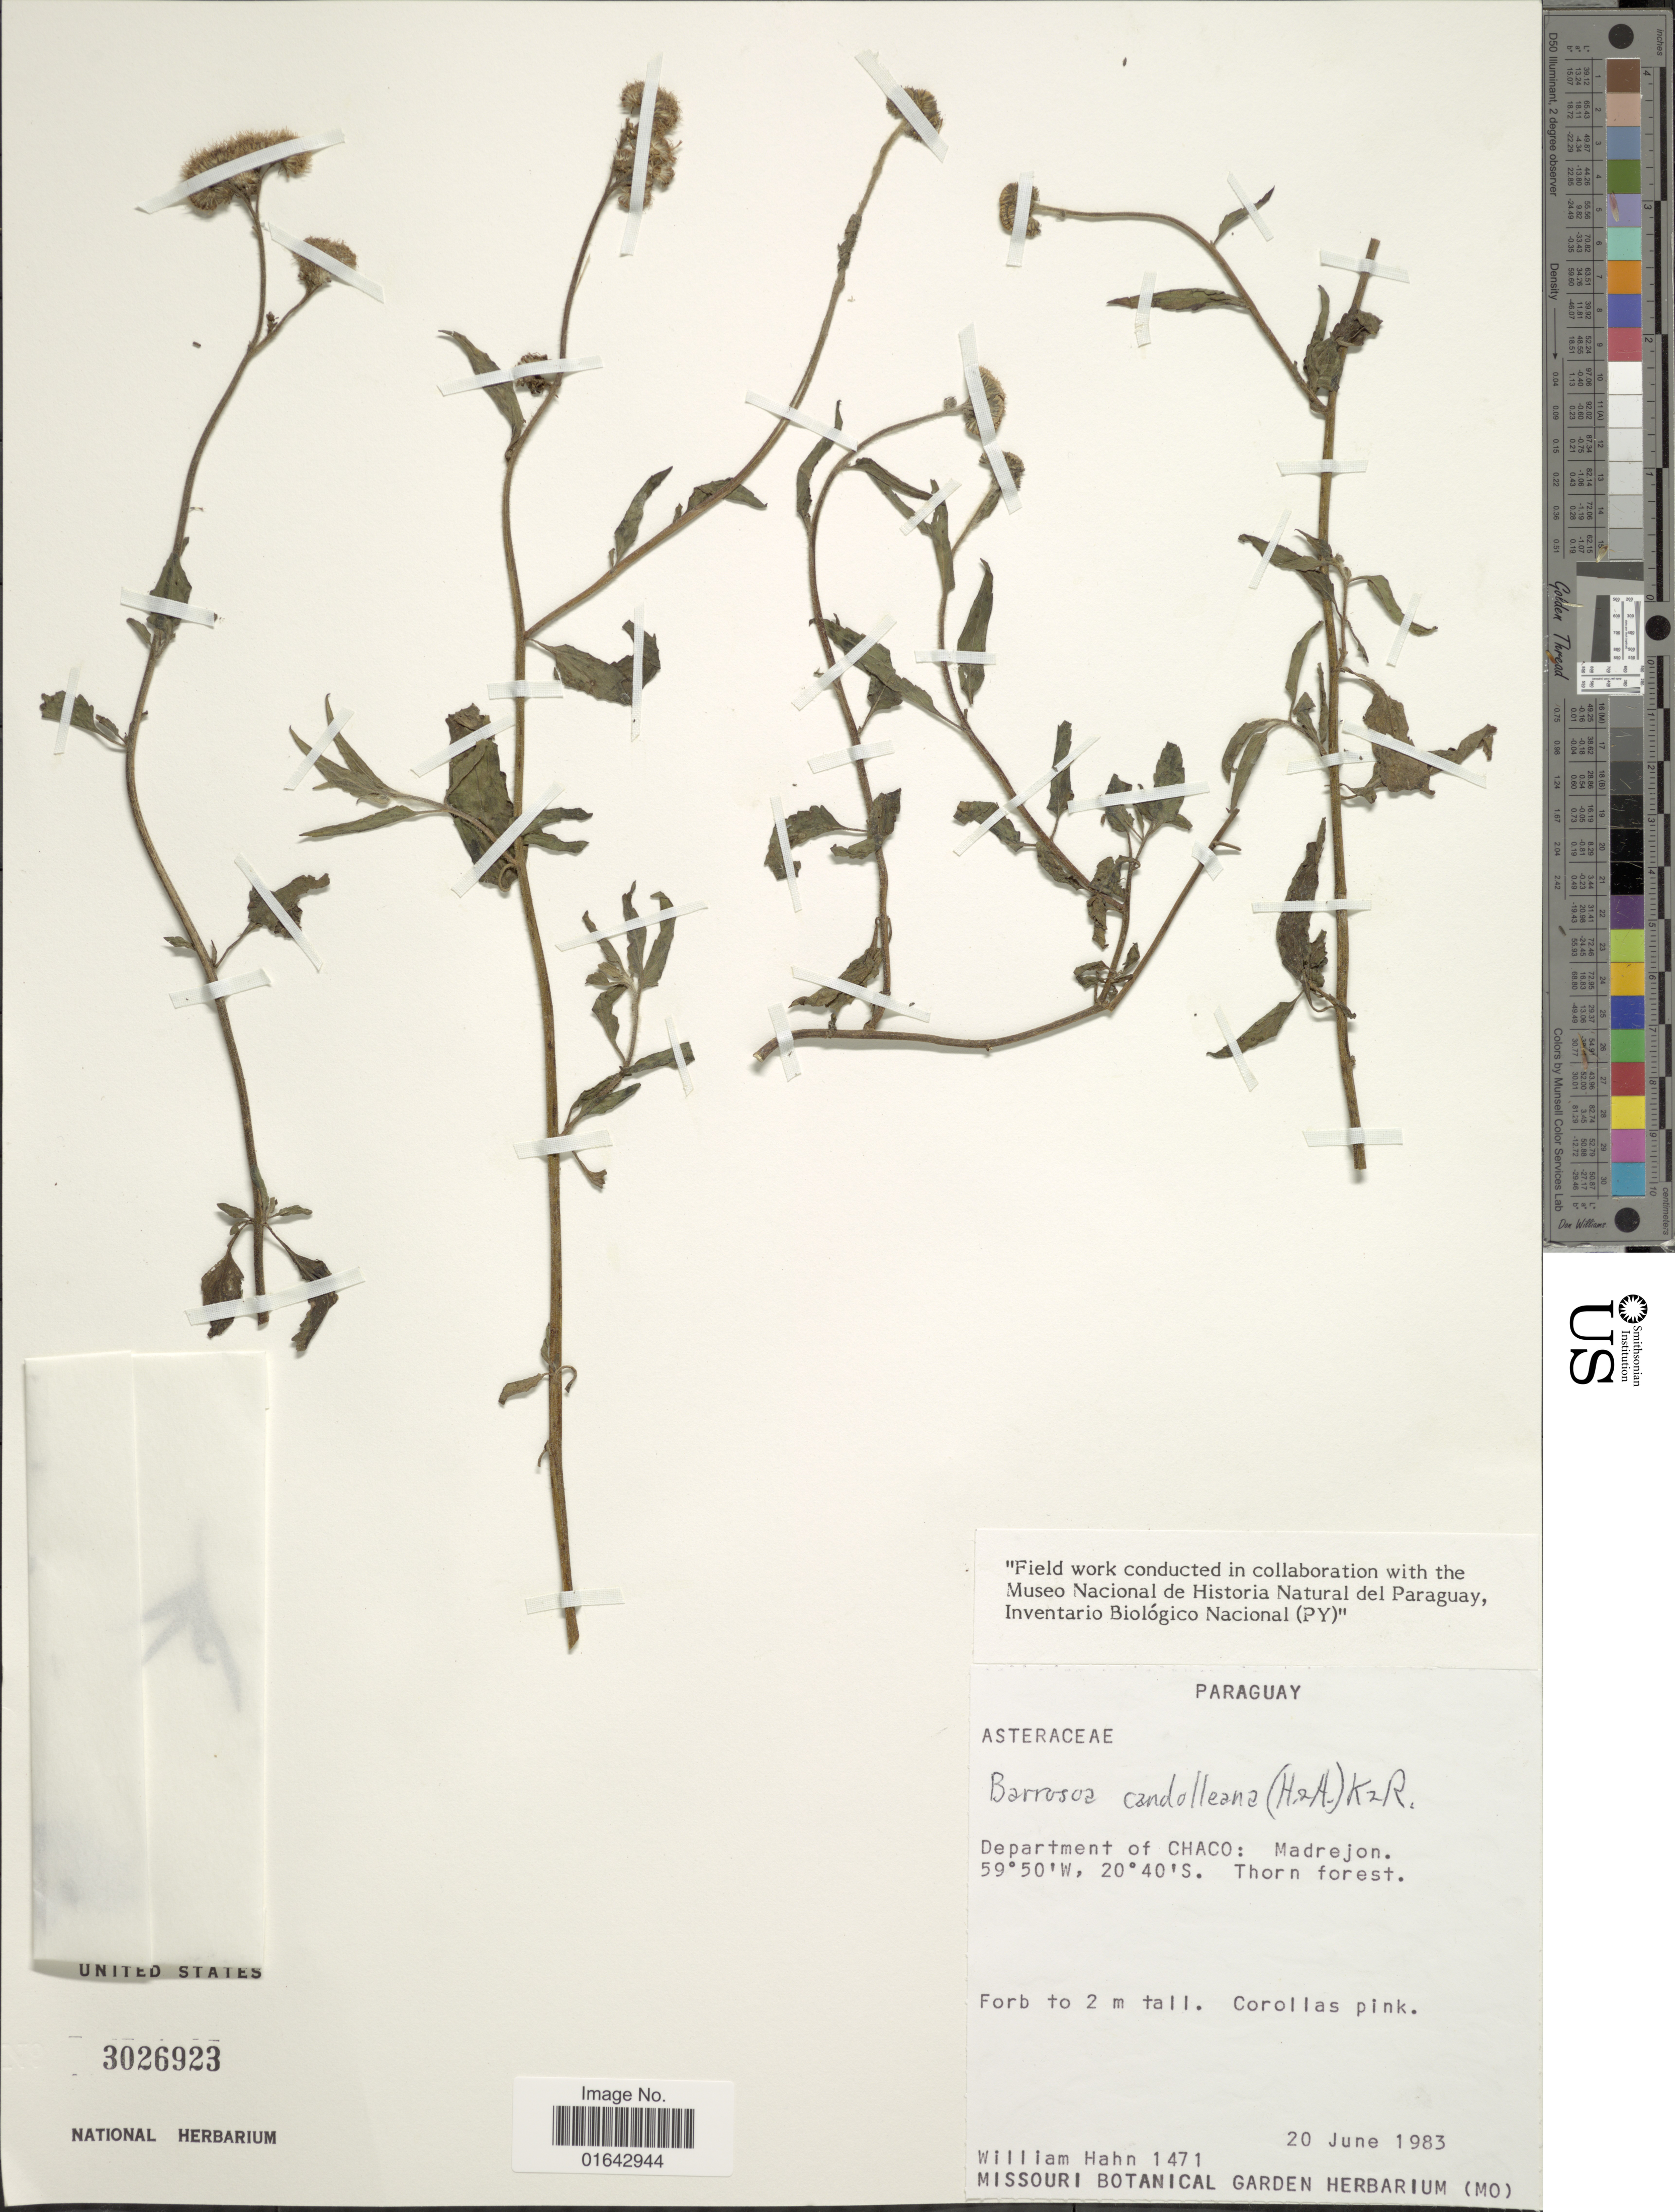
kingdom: Plantae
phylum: Tracheophyta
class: Magnoliopsida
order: Asterales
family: Asteraceae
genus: Barrosoa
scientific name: Barrosoa candolleana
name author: (Hook. & Arn.) R.M. King & H. Rob.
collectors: W. J. Hahn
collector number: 1471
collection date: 1983-06-20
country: Argentina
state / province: Chaco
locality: Madrejon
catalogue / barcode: US 3026923